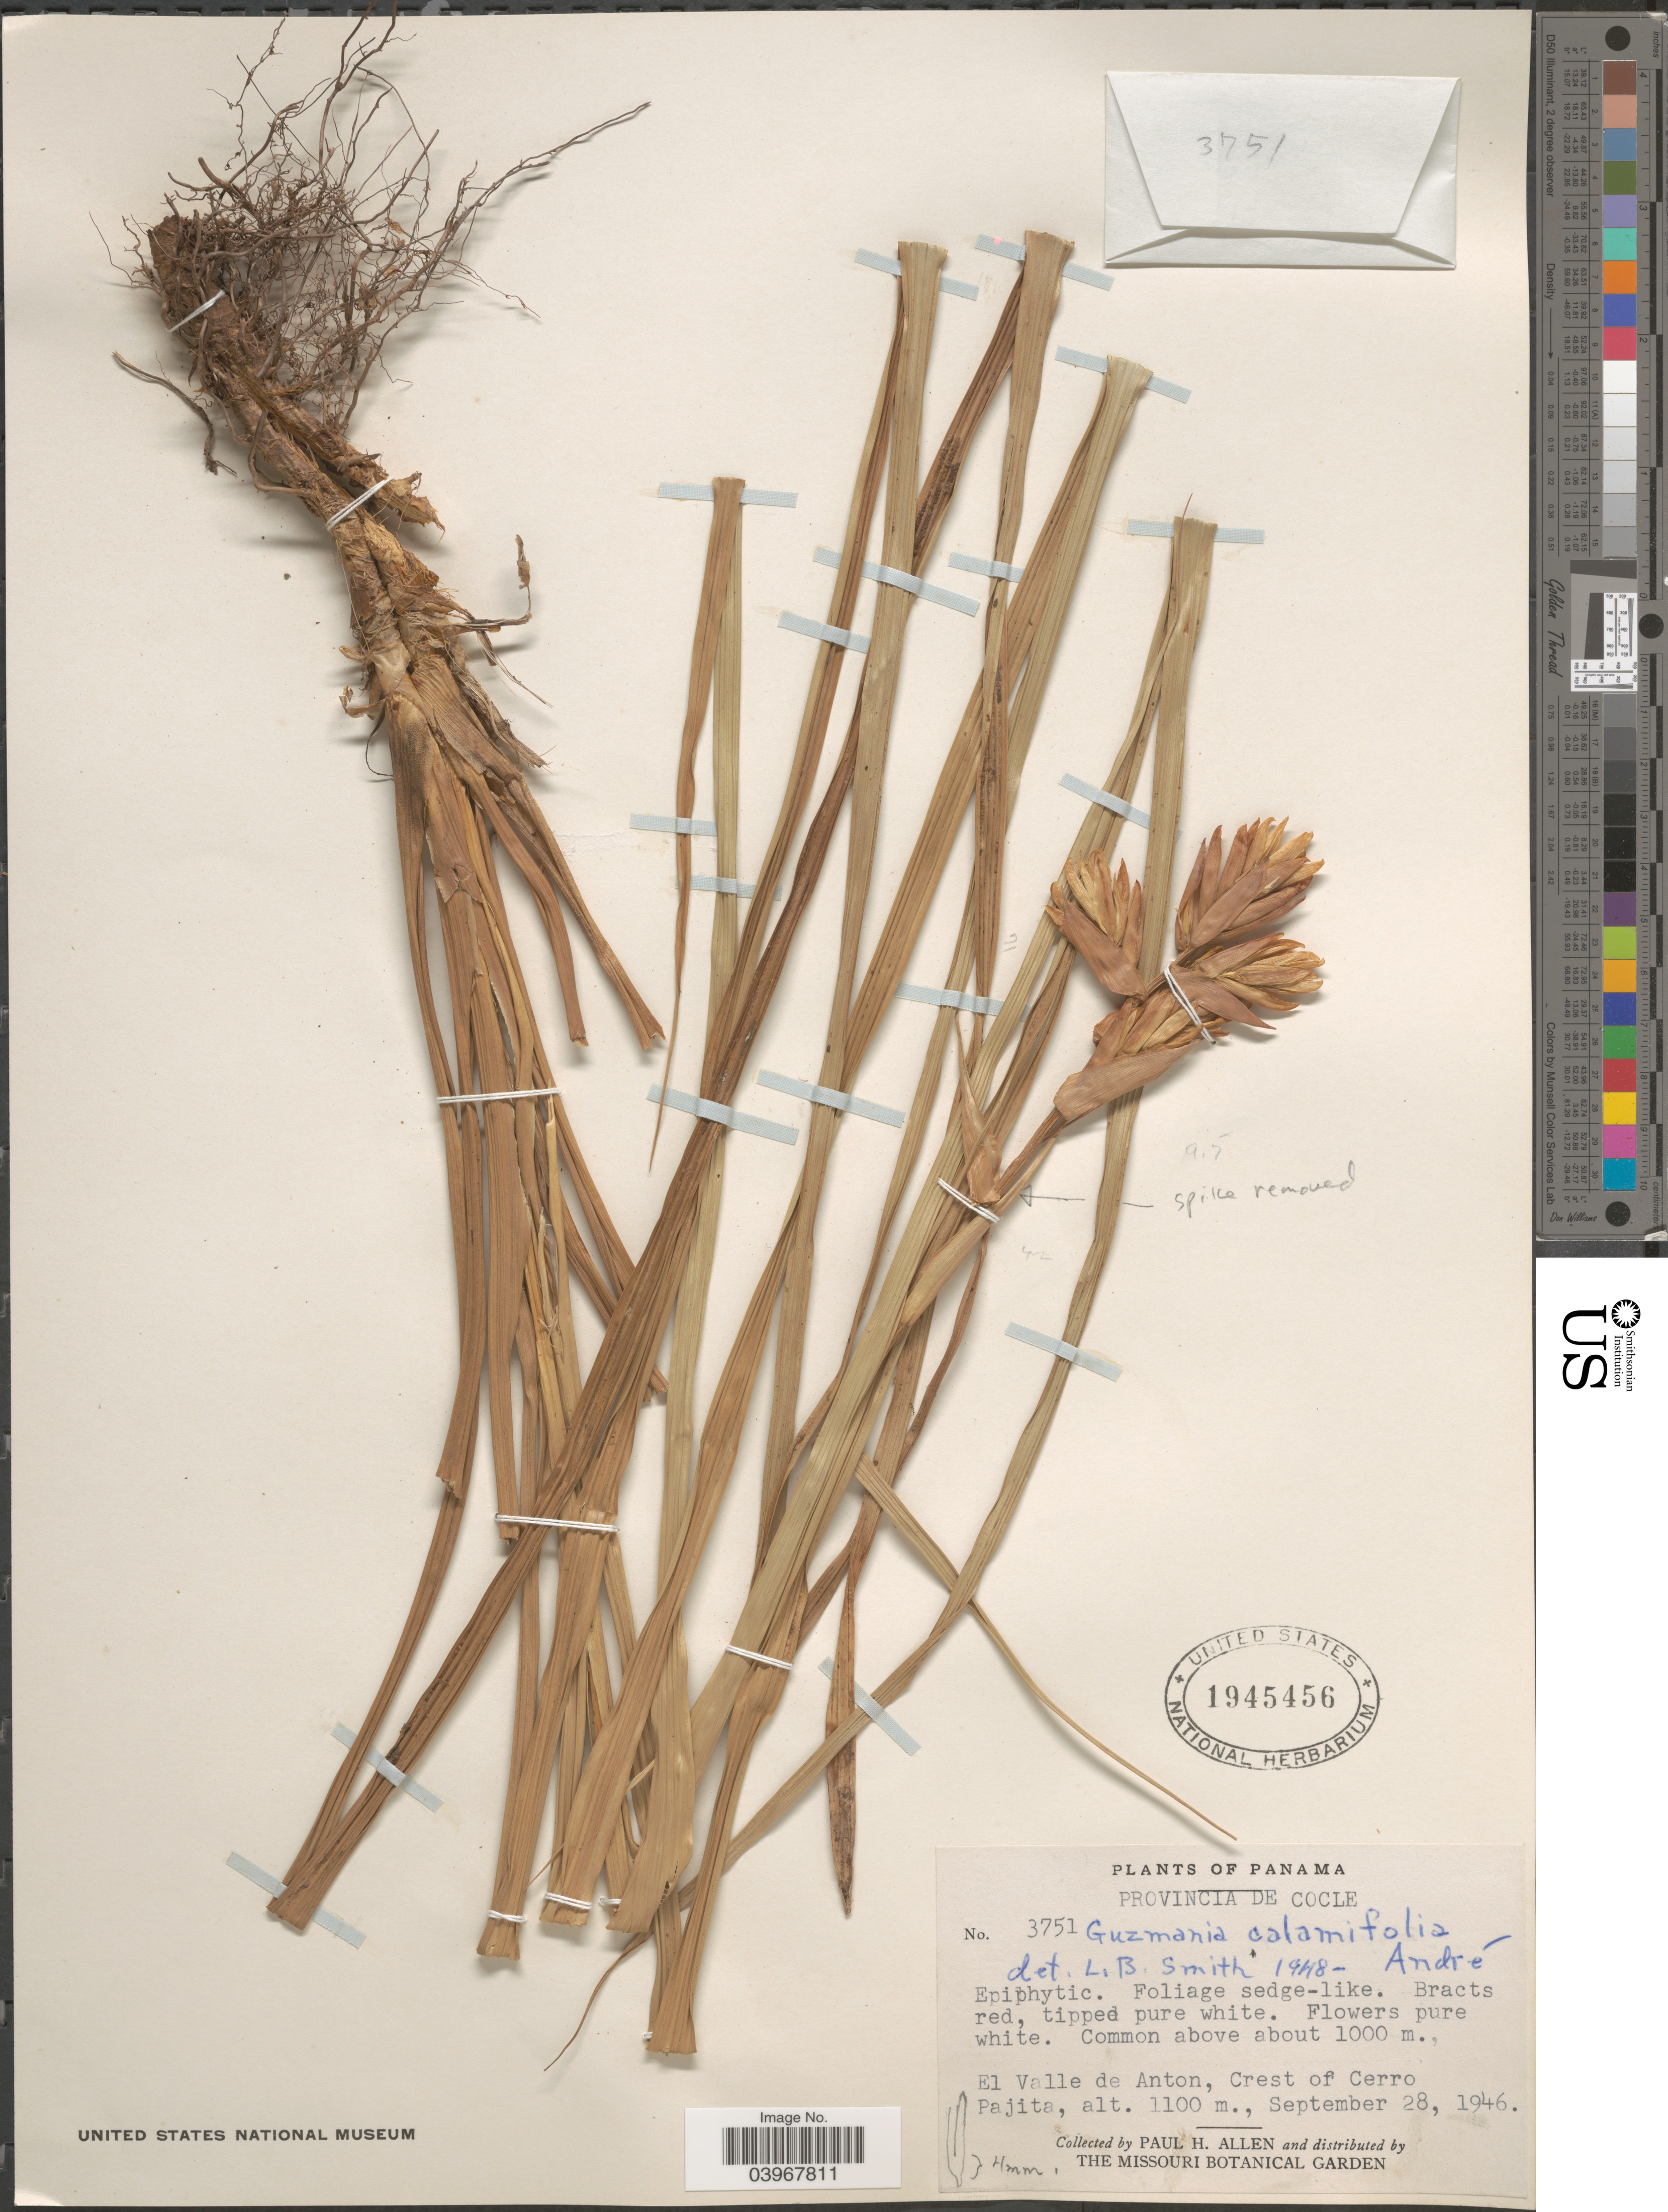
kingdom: Plantae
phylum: Tracheophyta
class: Liliopsida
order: Poales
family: Bromeliaceae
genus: Guzmania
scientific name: Guzmania calamifolia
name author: André ex Mez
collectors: P. H. Allen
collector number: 3751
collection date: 1946-09-28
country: Panama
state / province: Cocle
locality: El Valle de Anton, Crest of Cerro Pajita.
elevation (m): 1100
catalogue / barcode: US 1945456